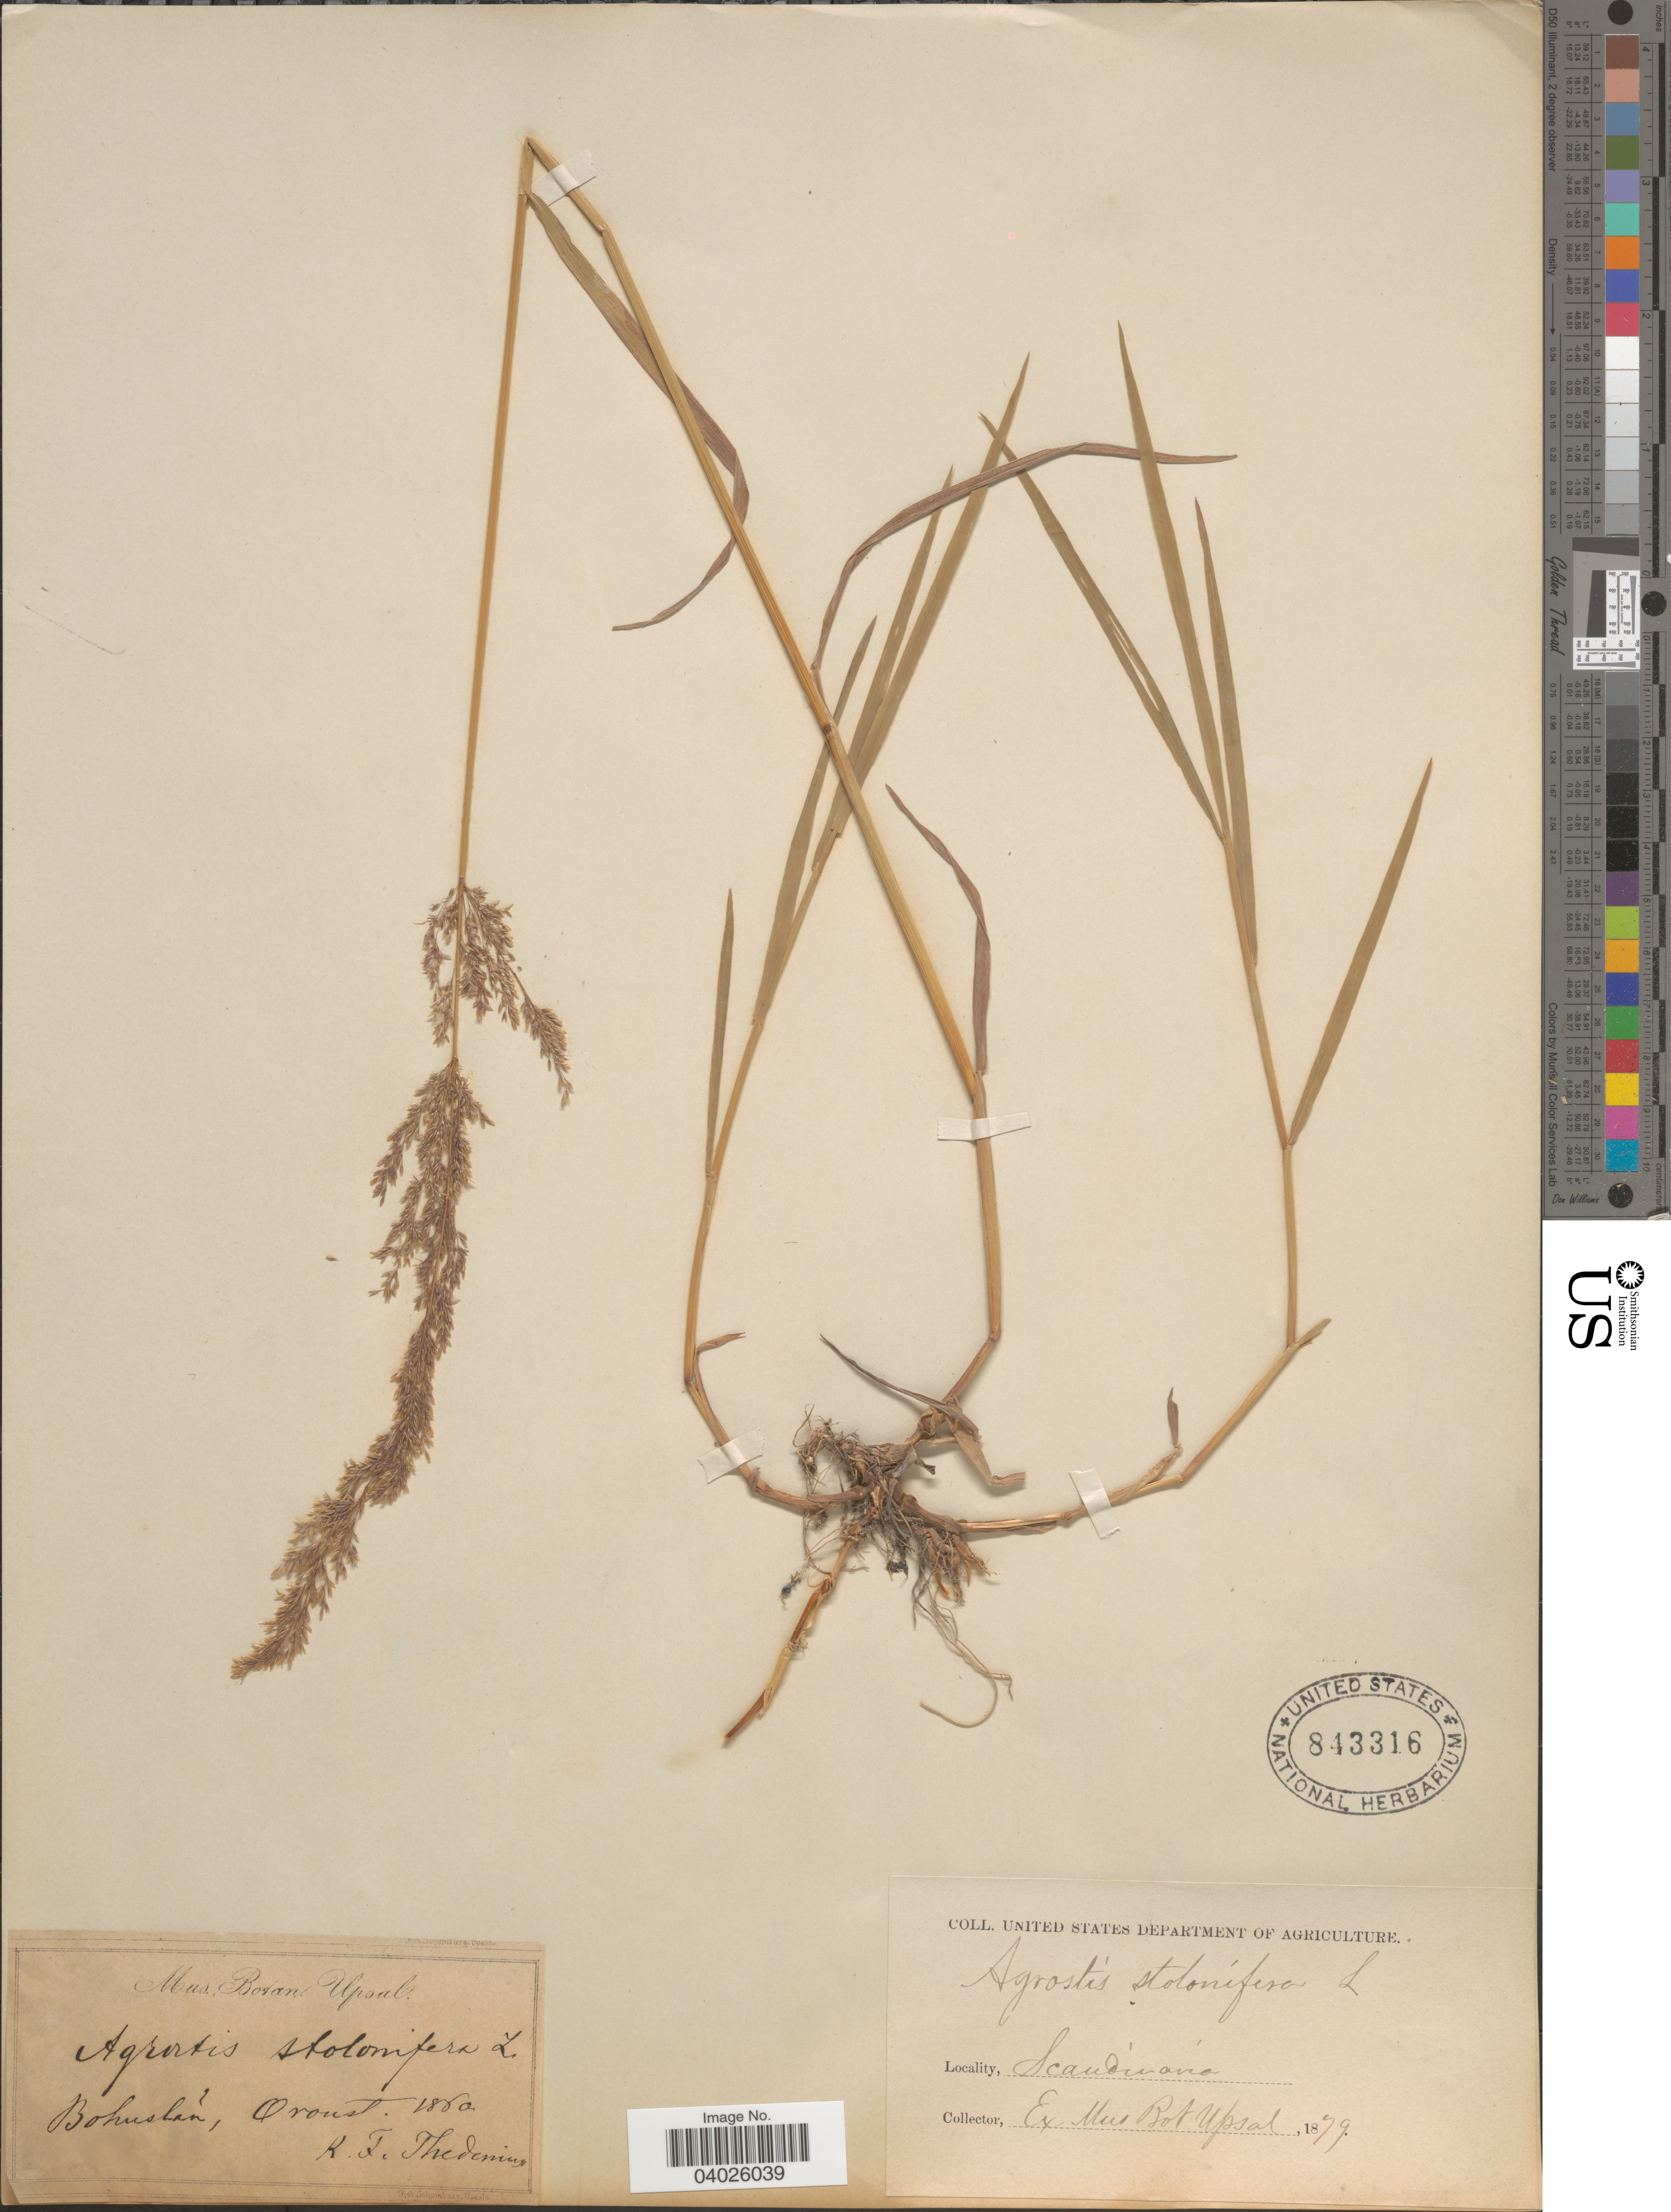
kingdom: Plantae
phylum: Tracheophyta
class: Liliopsida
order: Poales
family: Poaceae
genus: Agrostis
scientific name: Agrostis stolonifera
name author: L.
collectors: K. Thedenius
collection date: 1879/1880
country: Sweden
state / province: Västra Götaland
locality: Bohuslán, Oroust. Scandinavia.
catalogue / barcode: US 843316